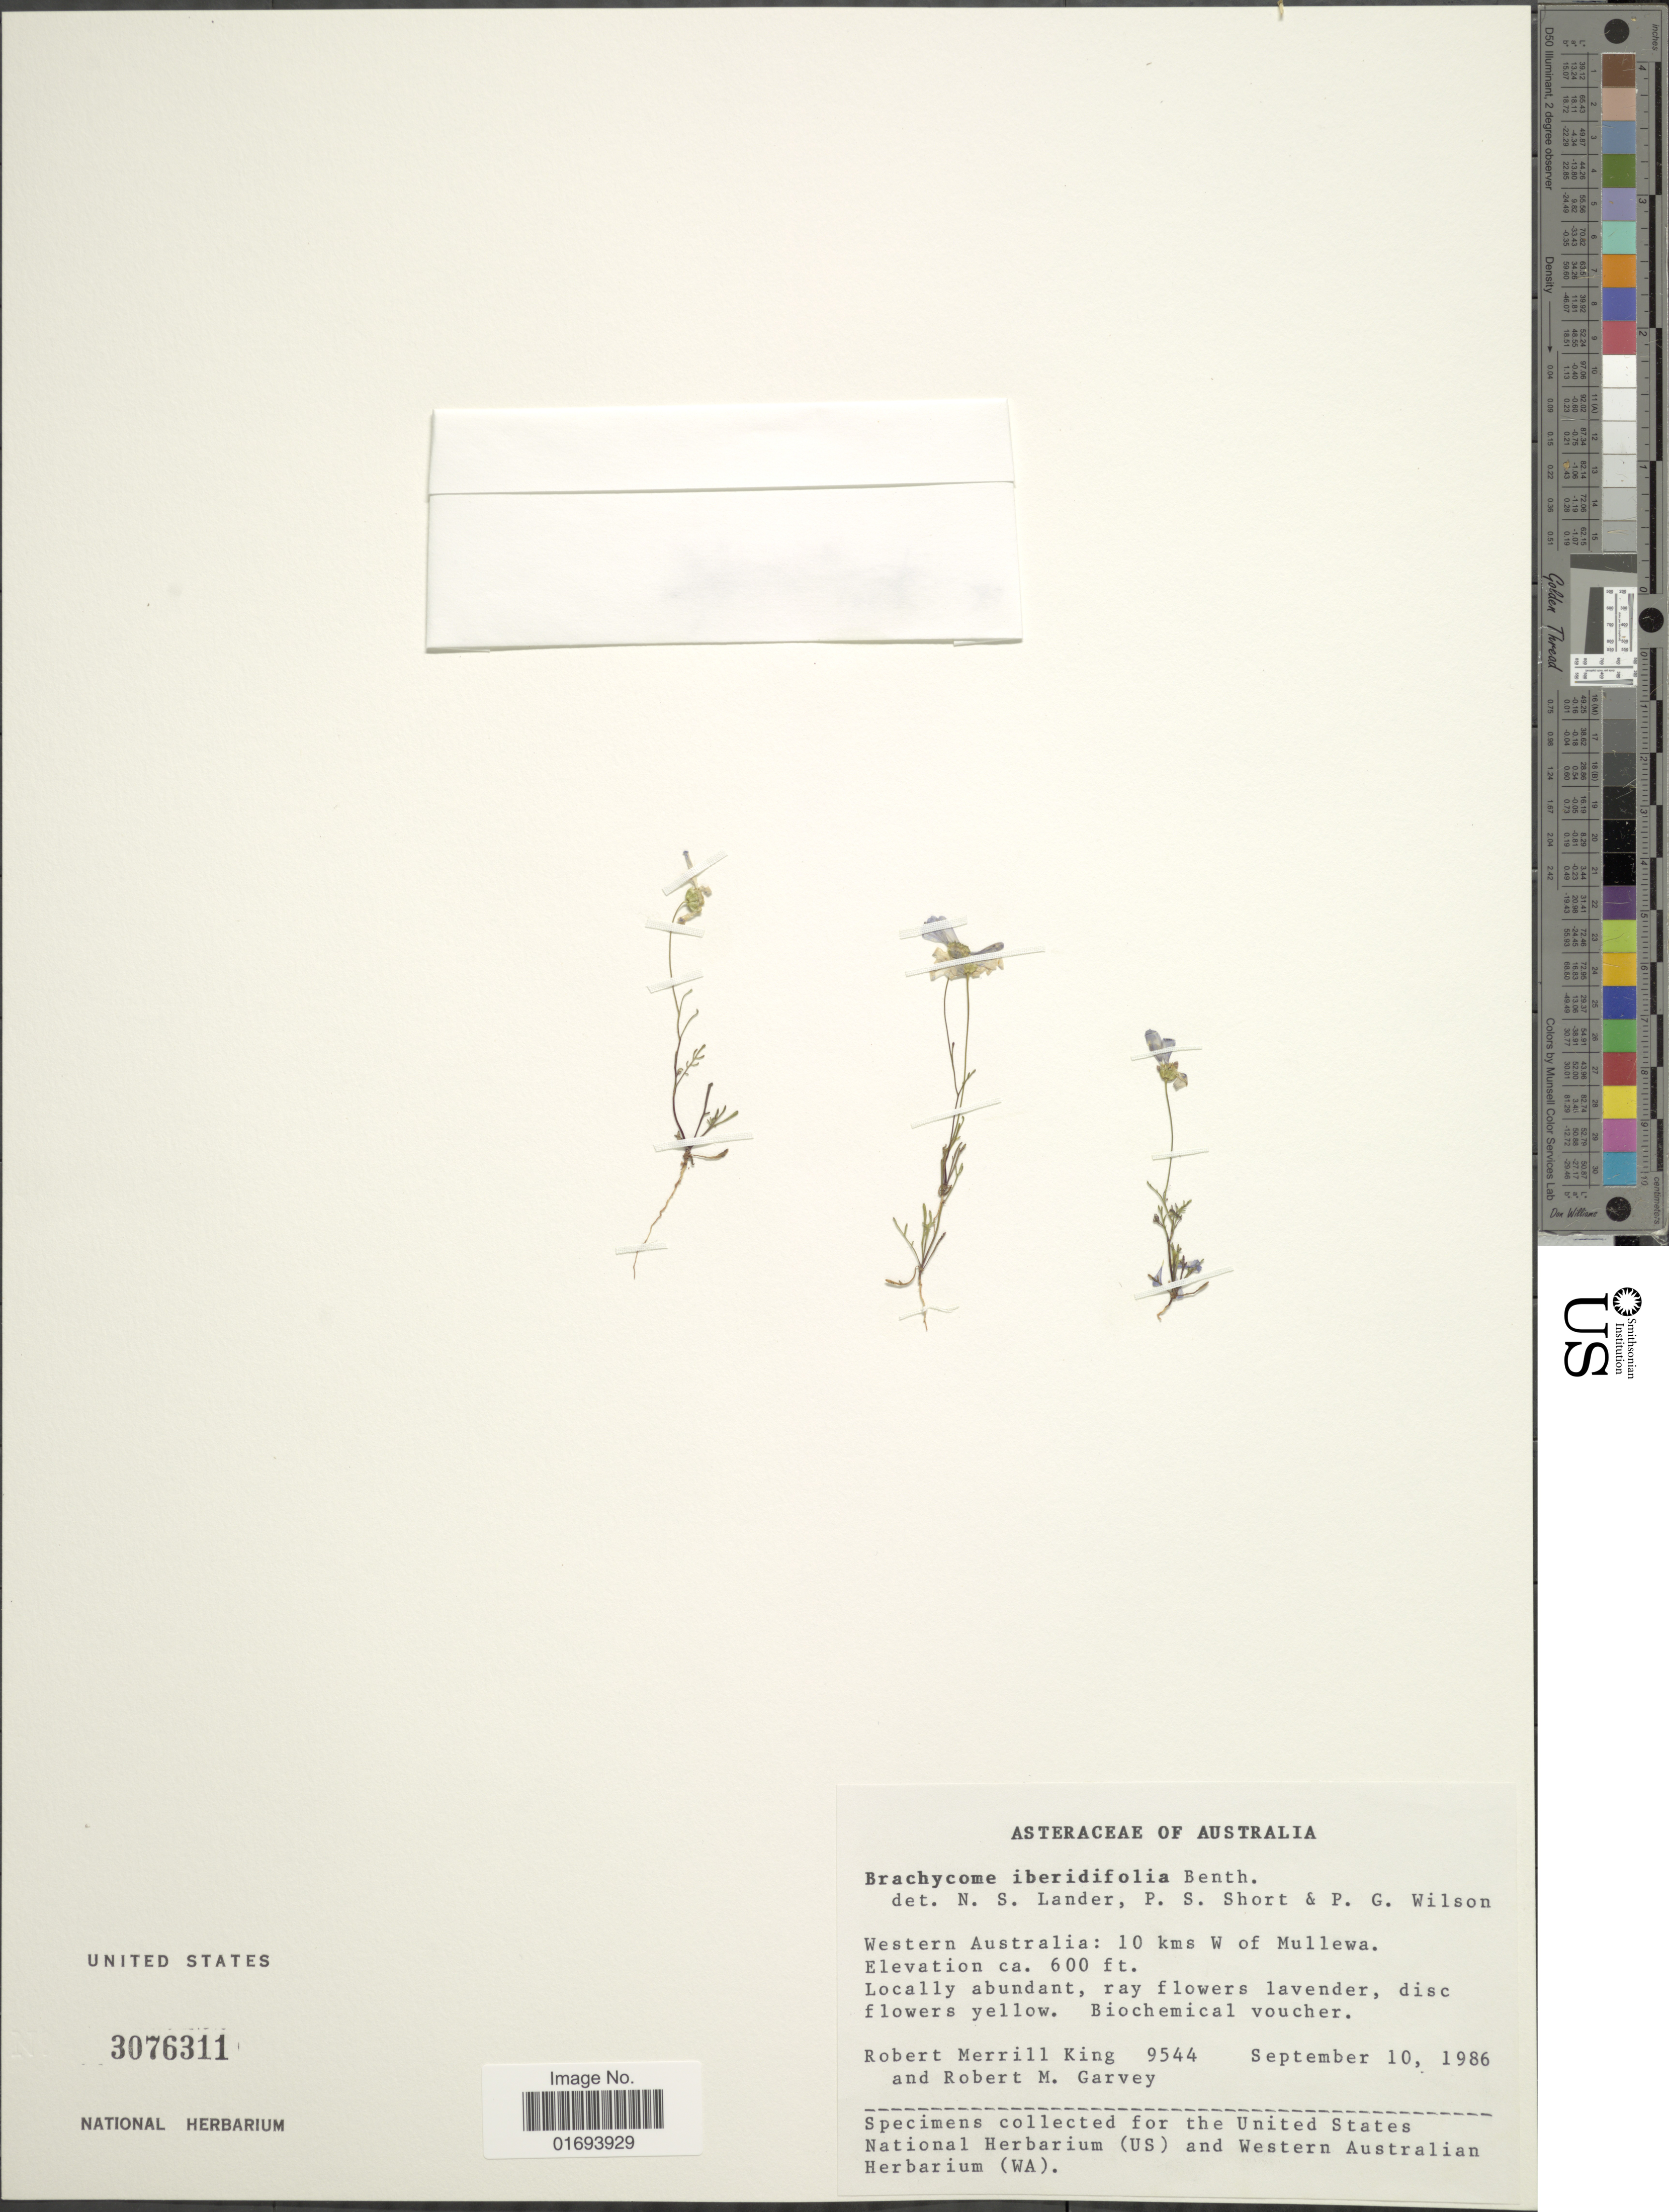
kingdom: Plantae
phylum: Tracheophyta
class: Magnoliopsida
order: Asterales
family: Asteraceae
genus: Brachyscome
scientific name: Brachyscome iberidifolia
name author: Benth.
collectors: R. M. King & R. Garvey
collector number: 9544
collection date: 1986-09-10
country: Australia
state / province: Western Australia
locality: Western Australia: 10 kms W of Mullewa.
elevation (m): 183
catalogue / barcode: US 3076311